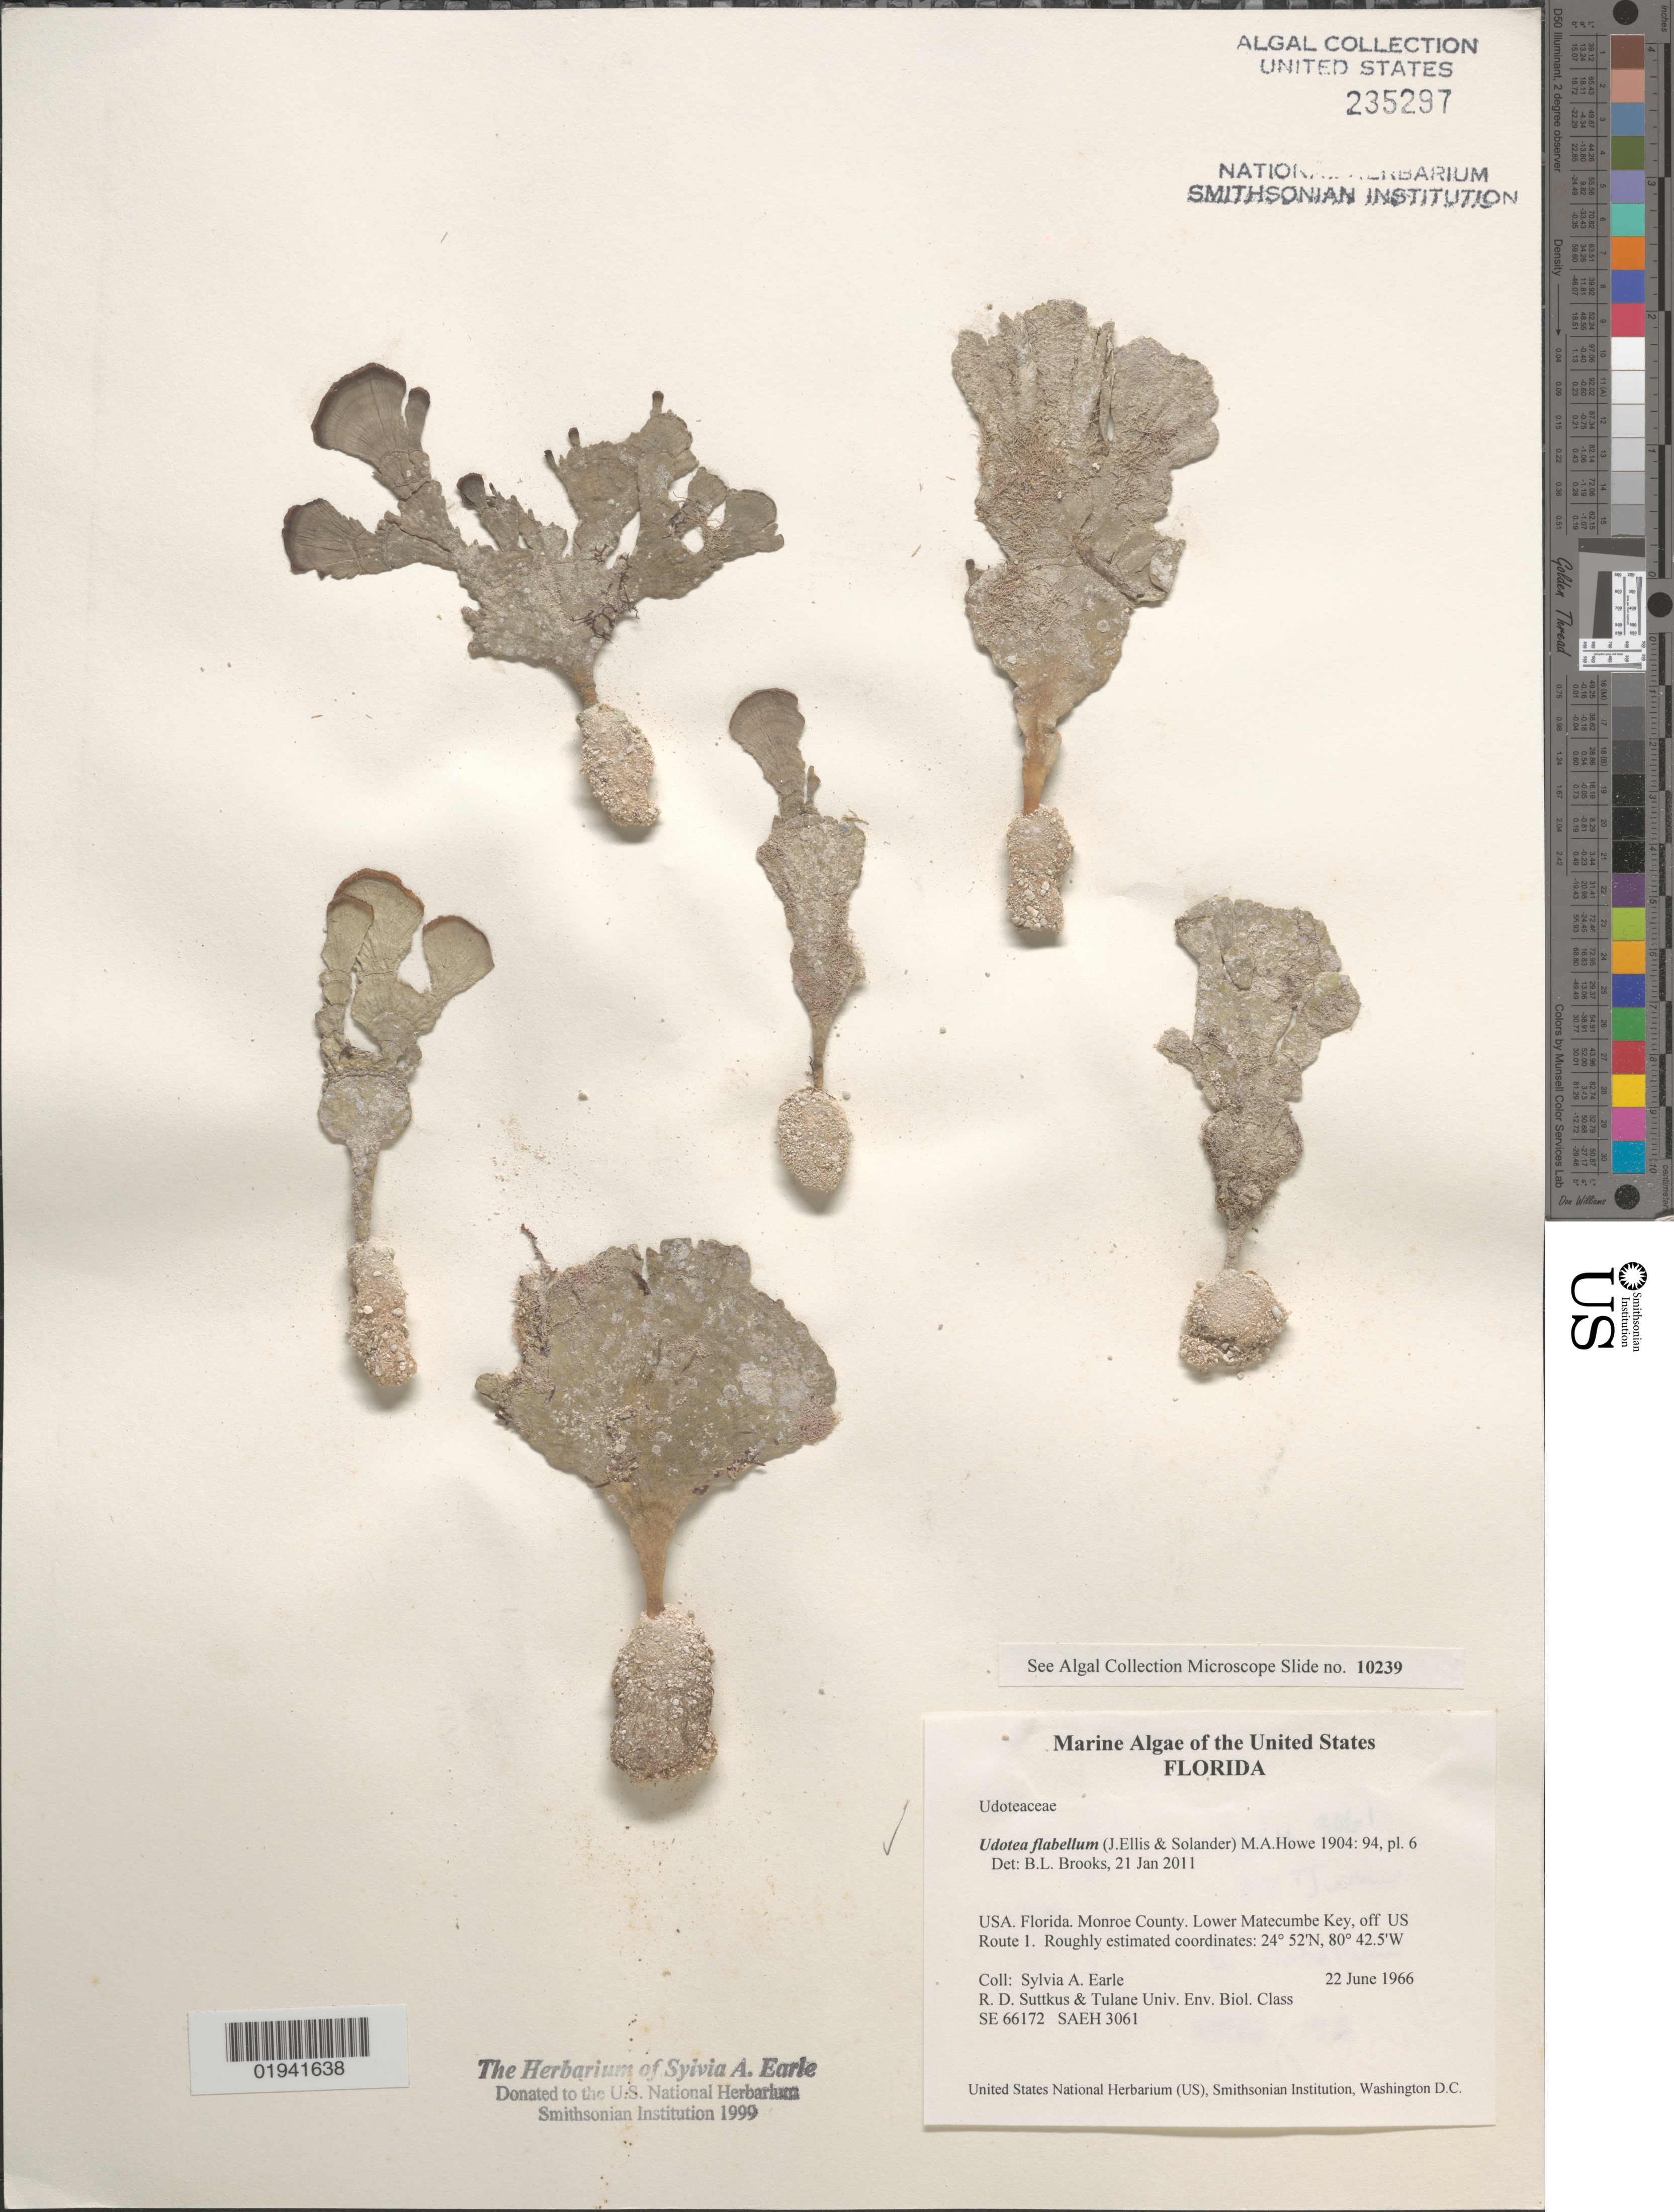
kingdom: Plantae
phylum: Chlorophyta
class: Ulvophyceae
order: Bryopsidales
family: Udoteaceae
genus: Udotea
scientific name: Udotea flabellum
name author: (J. Ellis & Sol.) M. Howe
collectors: S. A. Earle, R. Suttkus & Tulane Univ. Env. Biol. Class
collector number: SE66172/SAEH3061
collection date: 1966-06-22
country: United States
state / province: Florida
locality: Monroe County. Lower Matecumbe Key, off US Route 1.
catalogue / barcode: US 235297